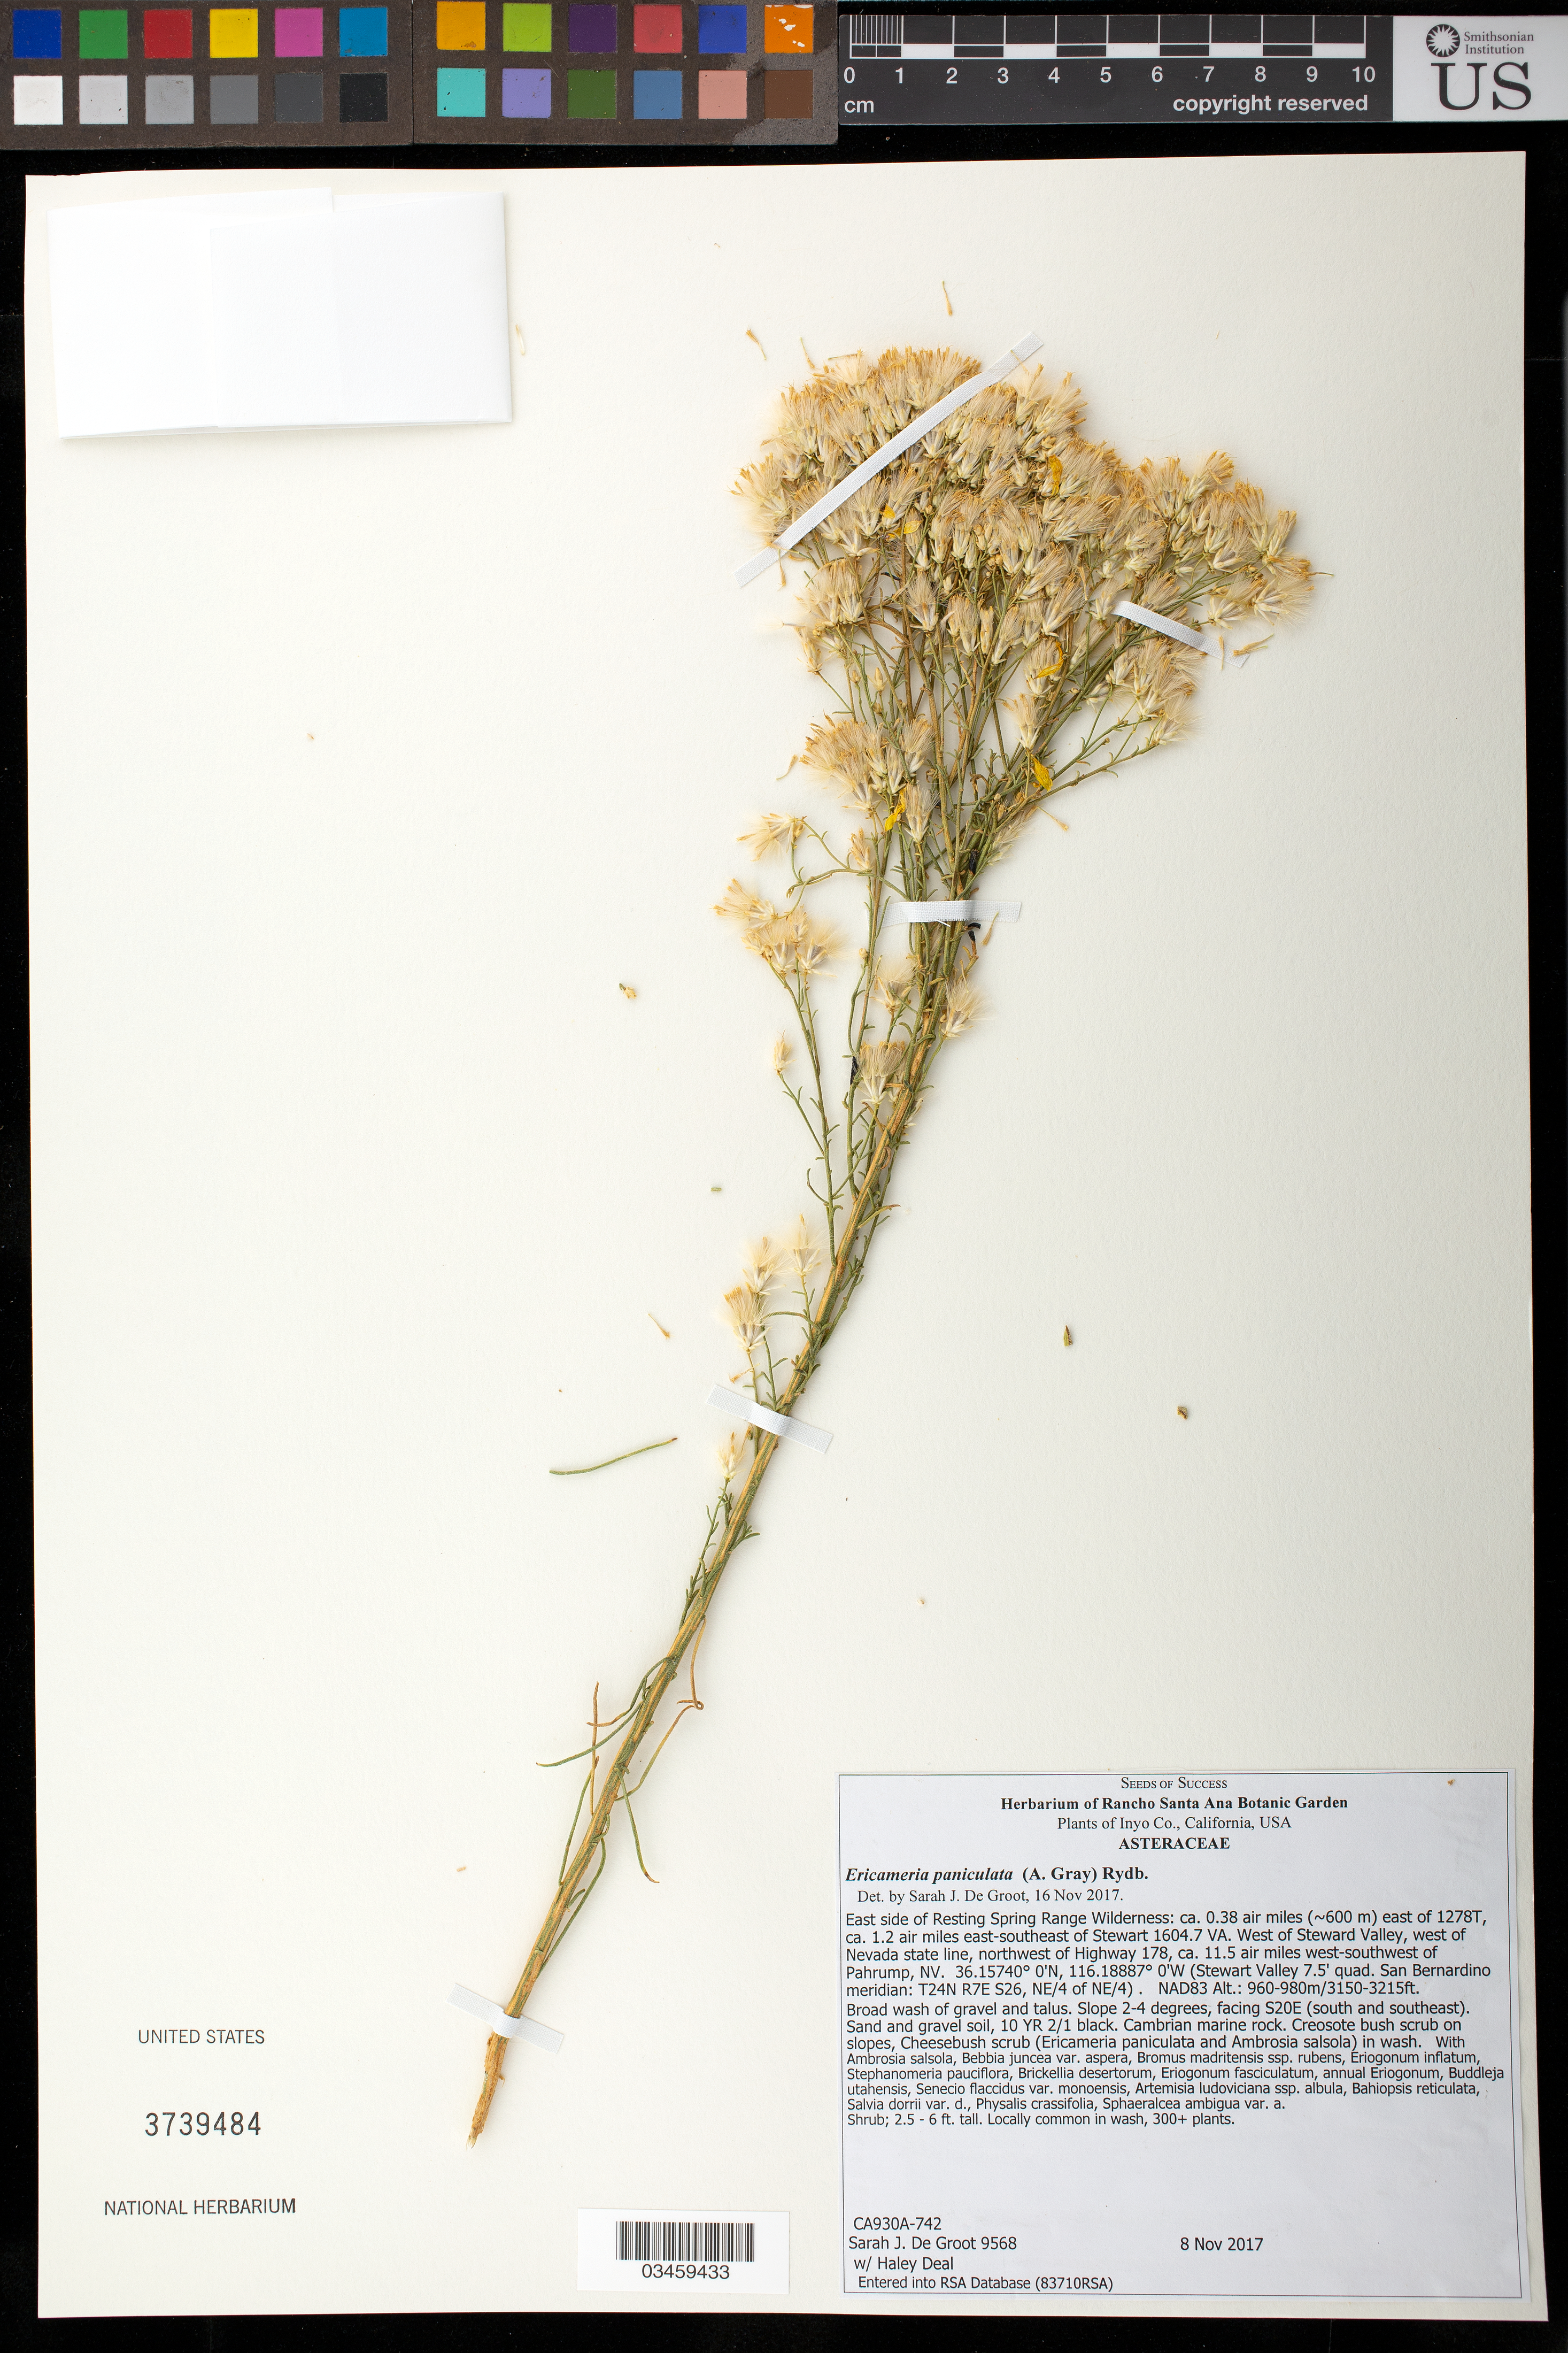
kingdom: Plantae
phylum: Tracheophyta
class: Magnoliopsida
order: Asterales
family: Asteraceae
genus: Ericameria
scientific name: Ericameria paniculata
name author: (A. Gray) Rydb.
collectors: S. De Groot & H. Deal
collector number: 9568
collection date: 2017-11-08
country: United States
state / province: California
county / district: Inyo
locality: E side of Resting Range Wilderness, 0.38air mi E of 1278T, 1.2 air mi ESE of Steward 1604.7 VA. W of Steward Valley, W of Nevada state line, NW of Hwy 178, 11.5 air mi WSW of Pahrump, NV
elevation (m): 960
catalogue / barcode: US 3739484